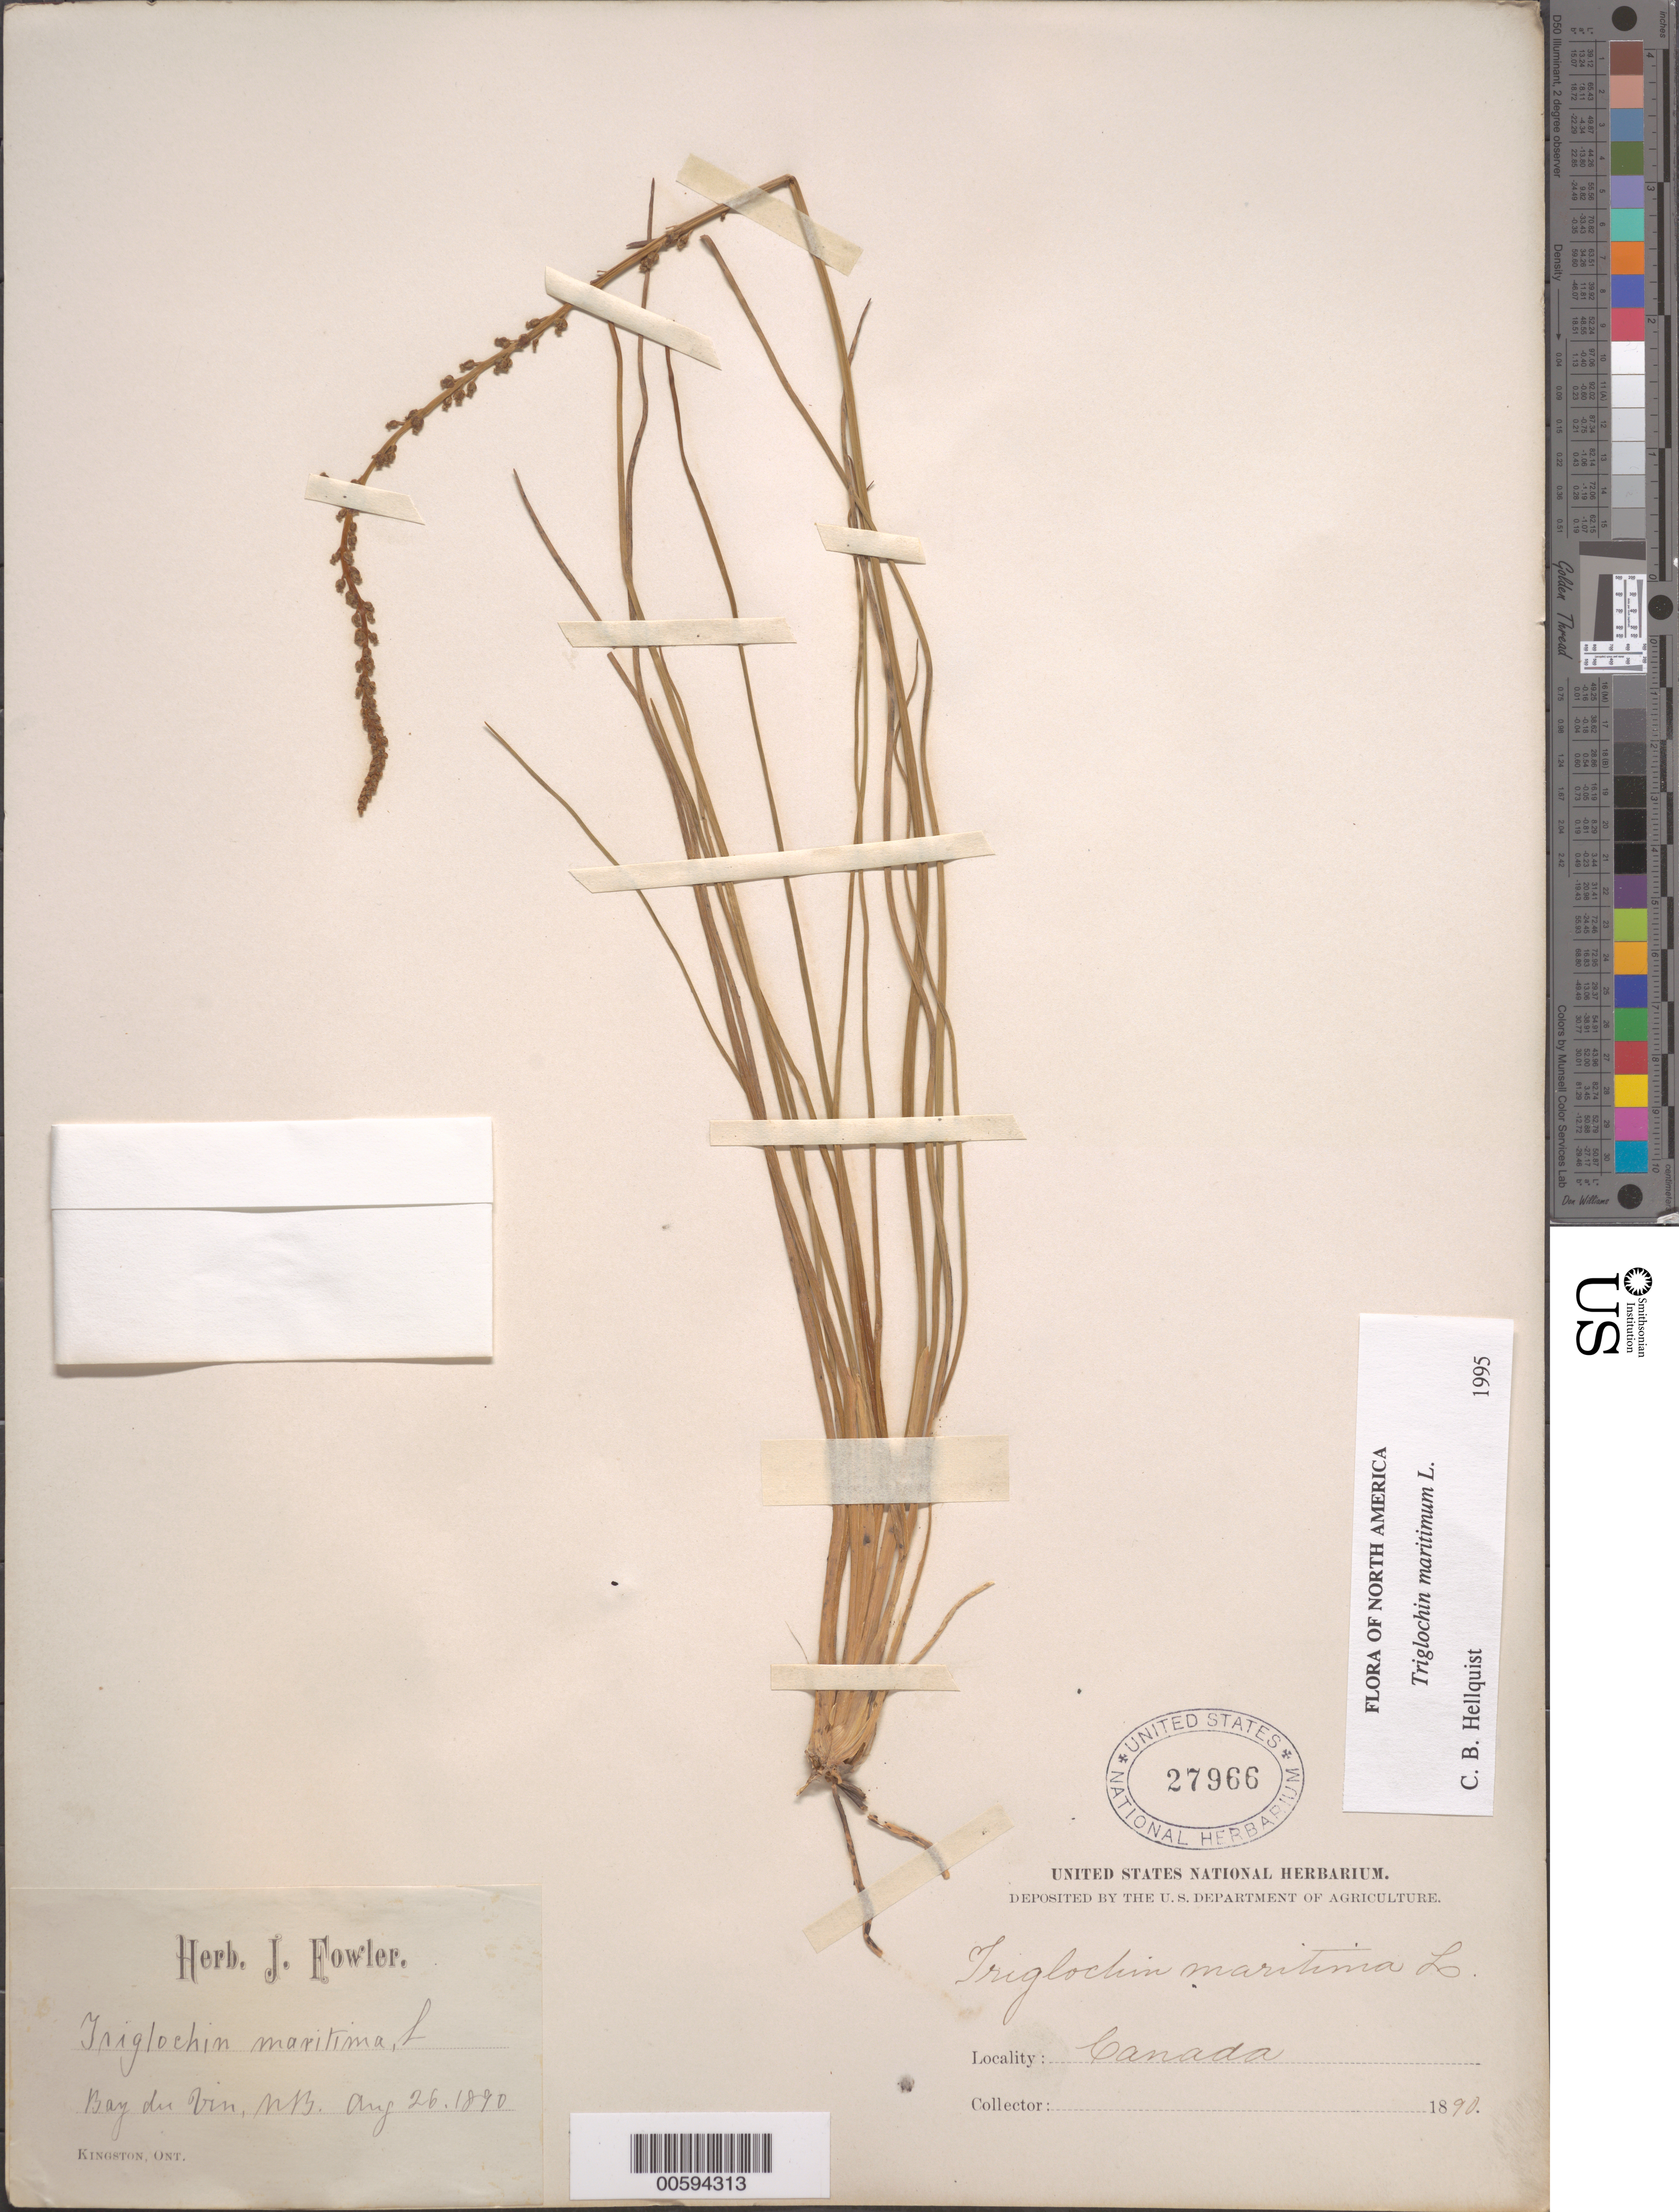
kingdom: Plantae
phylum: Tracheophyta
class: Liliopsida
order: Alismatales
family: Juncaginaceae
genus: Triglochin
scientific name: Triglochin maritima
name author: L.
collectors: J. P. Fowler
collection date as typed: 26 Aug 1890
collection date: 1890-08-26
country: Canada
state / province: New Brunswick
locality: Bay du Vin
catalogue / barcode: US 27966